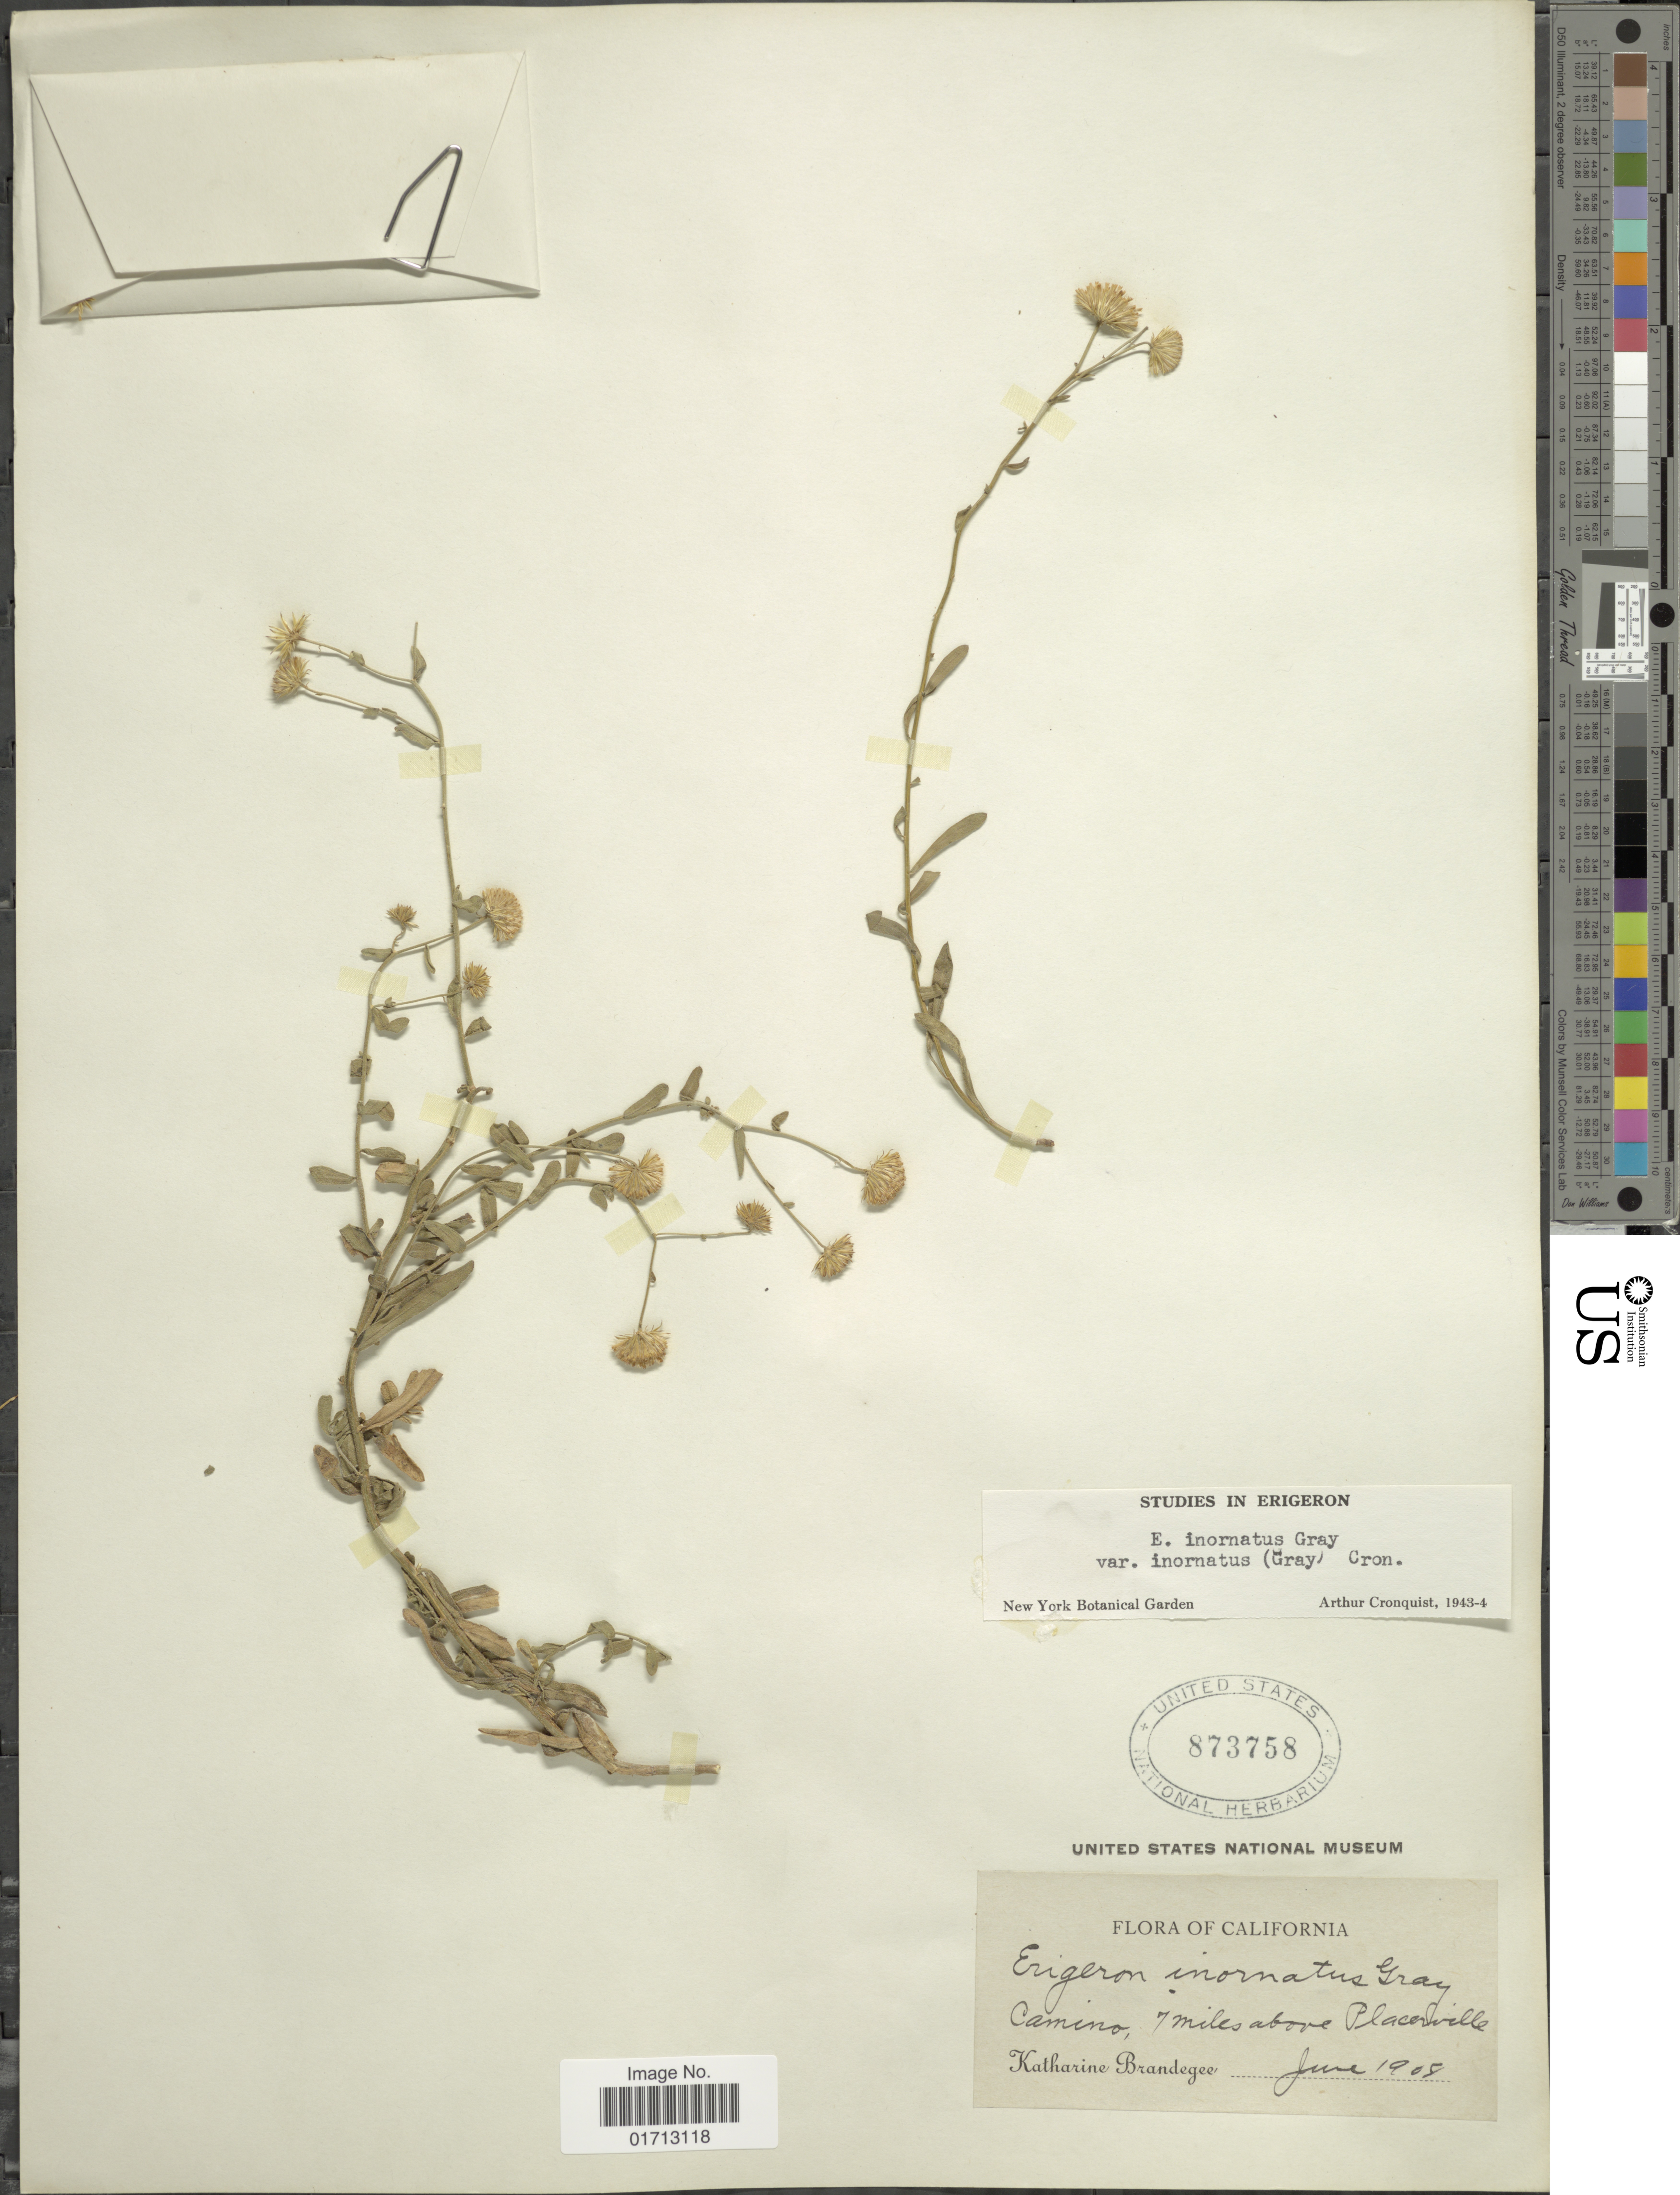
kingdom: Plantae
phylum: Tracheophyta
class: Magnoliopsida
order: Asterales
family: Asteraceae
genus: Erigeron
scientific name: Erigeron inornatus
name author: (A. Gray) A. Gray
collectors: M. K. Brandegee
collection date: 1908-06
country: United States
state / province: California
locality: Camino, 7 miles above Placerville.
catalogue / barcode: US 873758